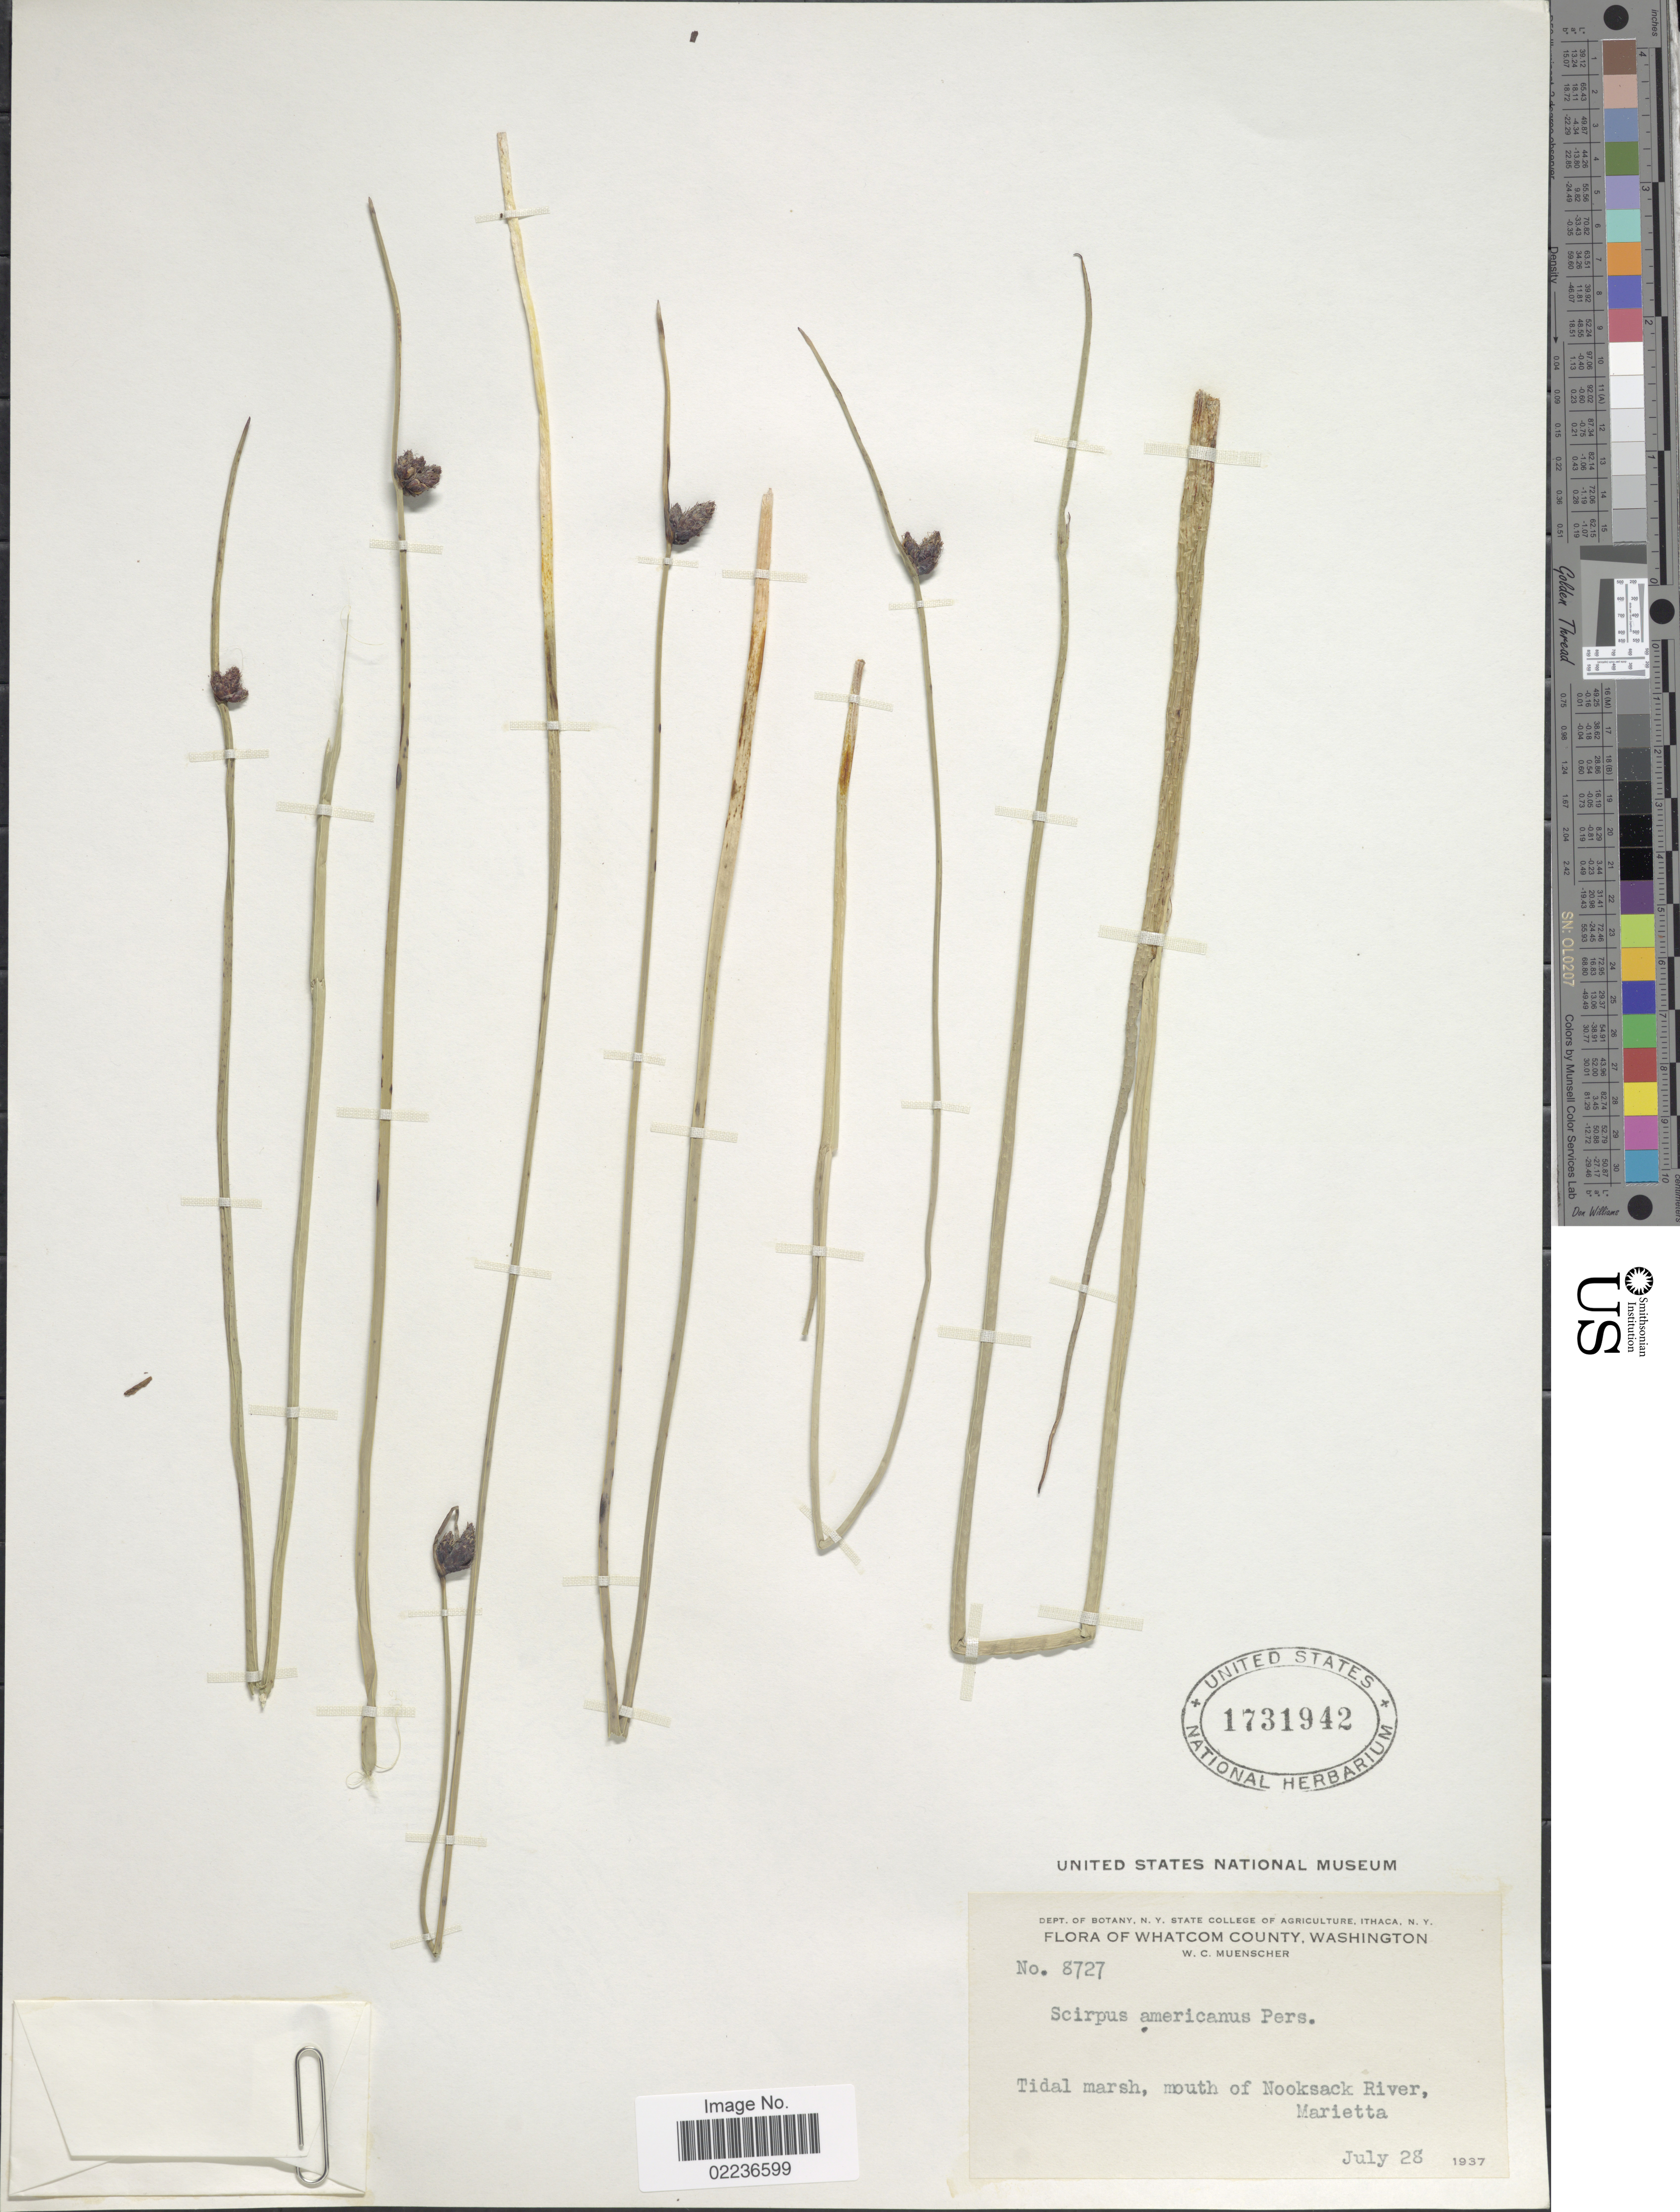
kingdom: Plantae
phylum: Tracheophyta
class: Liliopsida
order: Poales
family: Cyperaceae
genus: Schoenoplectus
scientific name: Schoenoplectus pungens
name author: (Vahl) Palla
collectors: W. Muenscher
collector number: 8727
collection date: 1937-07-28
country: United States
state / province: Washington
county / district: Whatcom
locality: Whatcom County, Tidal marsh, mouth of Nooksack River, Marietta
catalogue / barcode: US 1731942